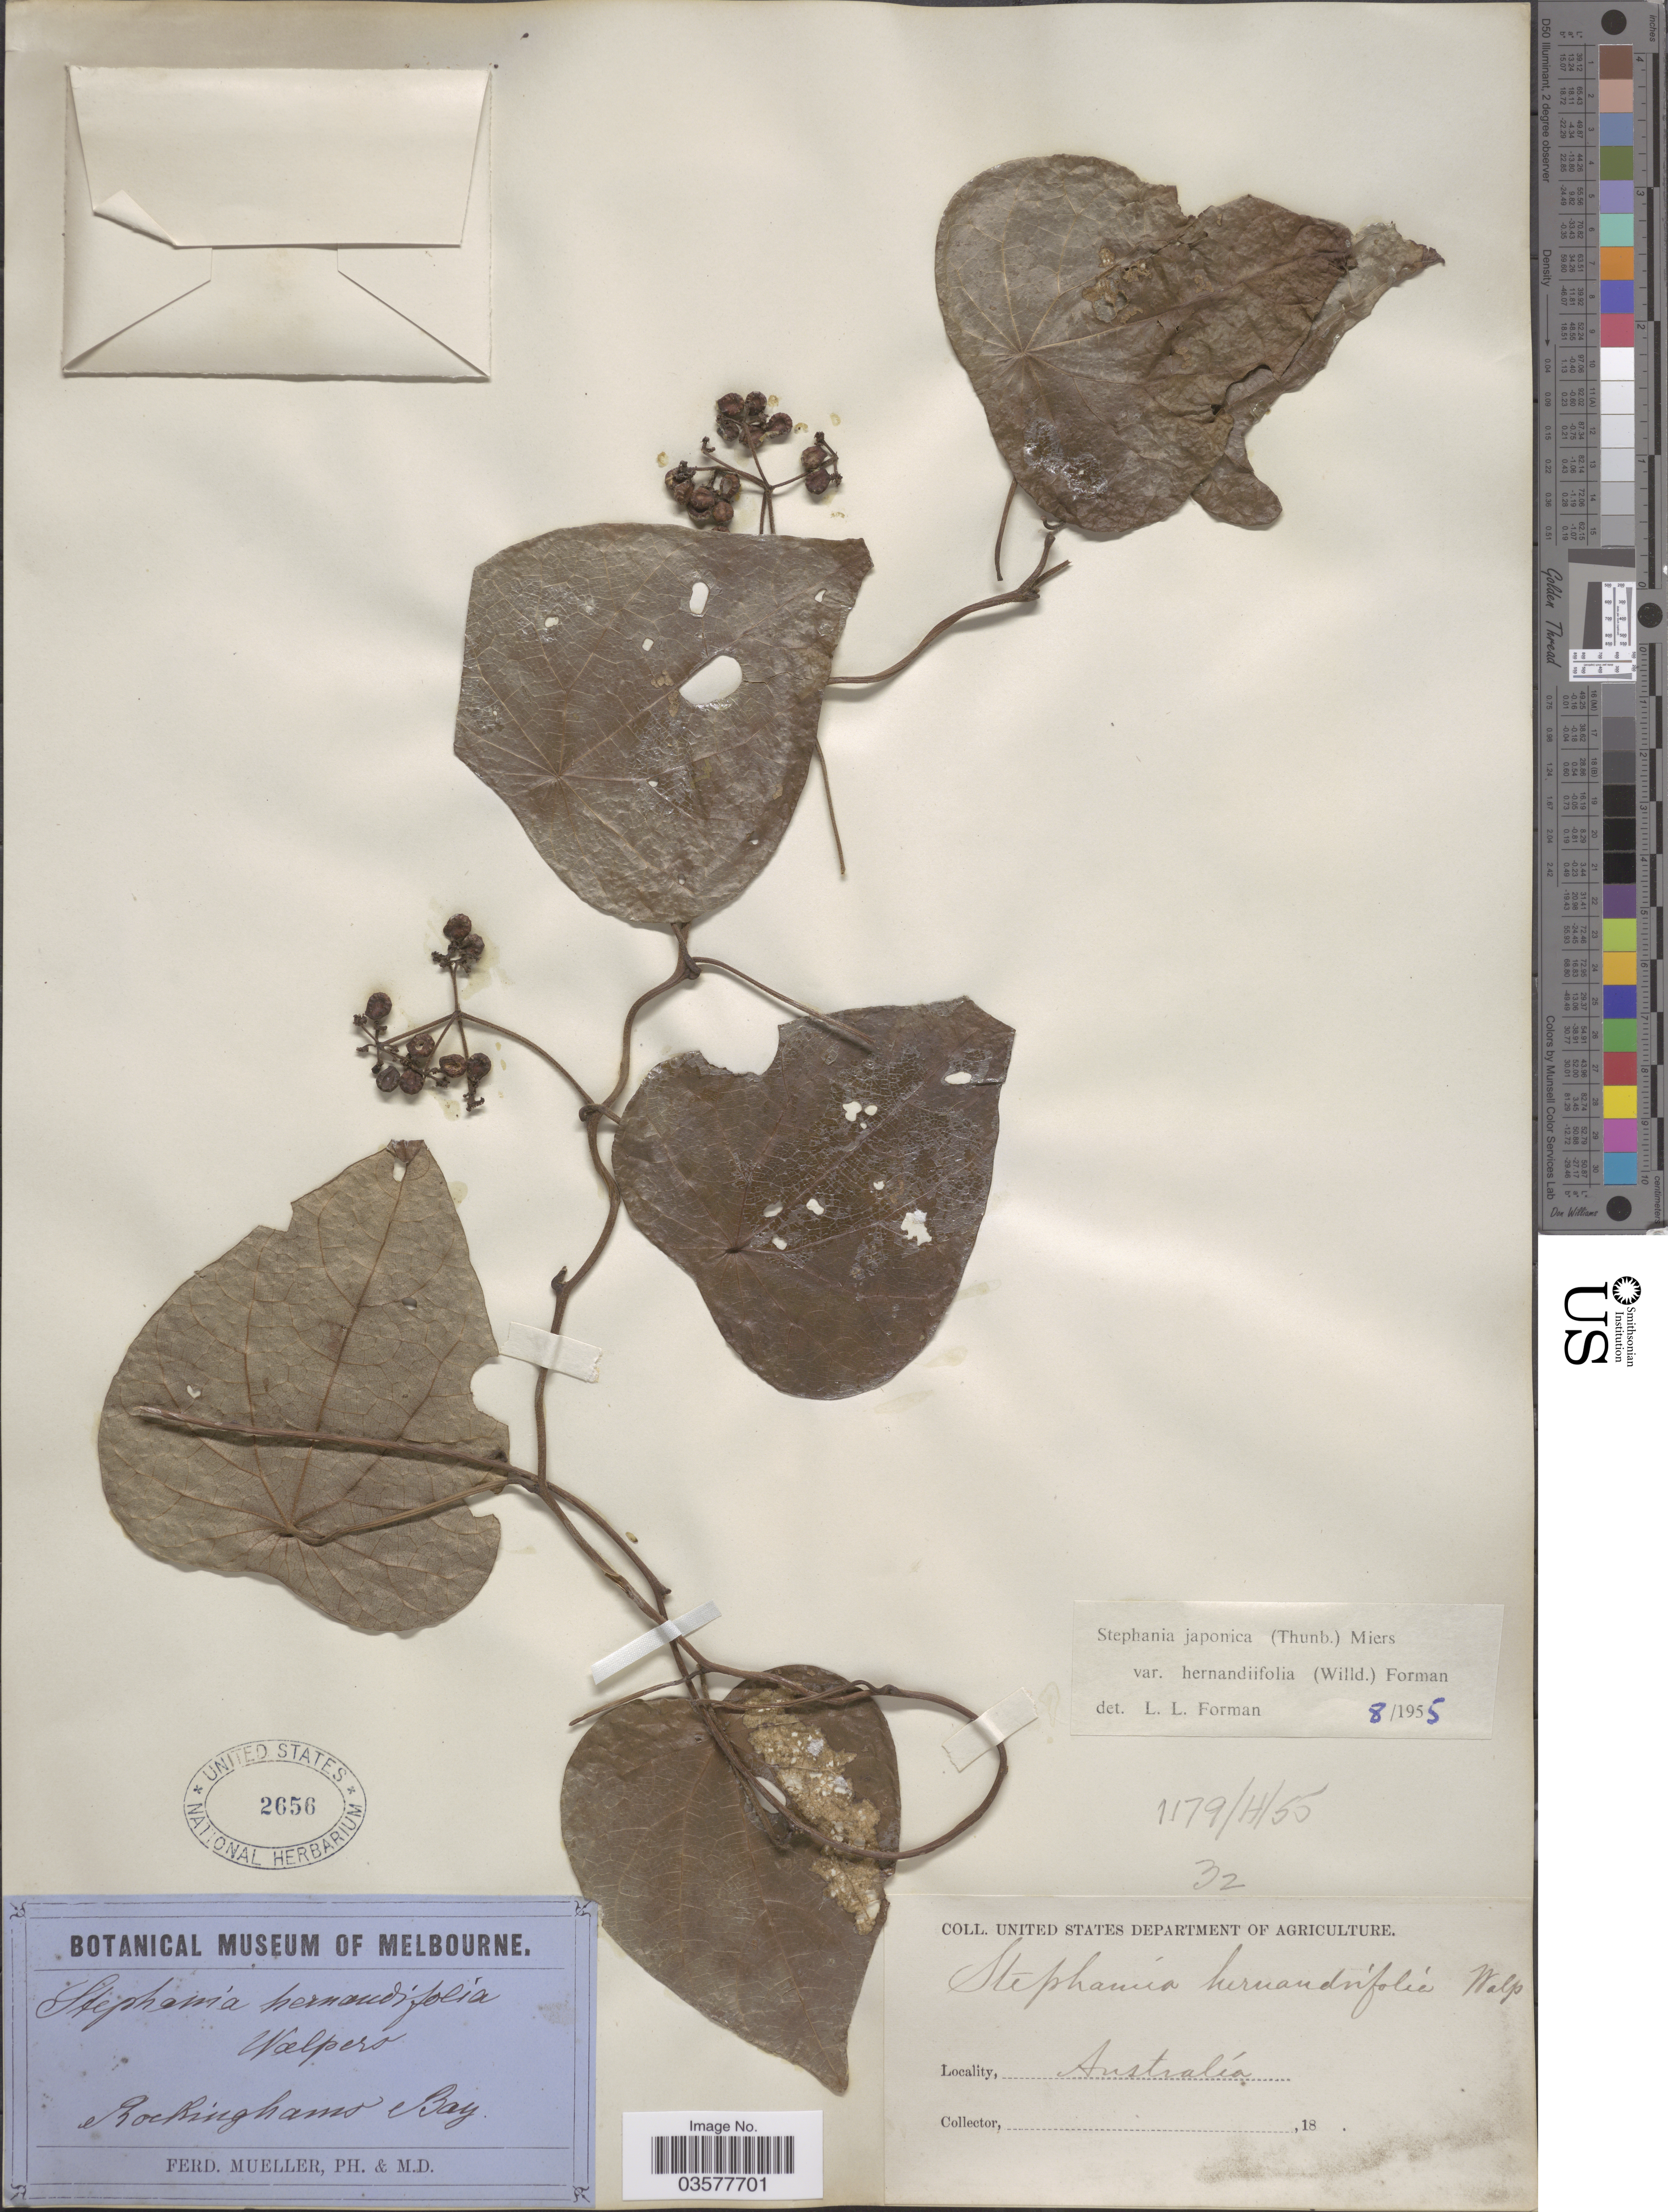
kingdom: Plantae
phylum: Tracheophyta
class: Magnoliopsida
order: Ranunculales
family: Menispermaceae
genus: Stephania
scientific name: Stephania hernandiifolia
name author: (Willd.) Walp.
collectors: F. Mueller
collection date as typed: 18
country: Australia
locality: Rockinghams Bay.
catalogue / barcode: US 2656